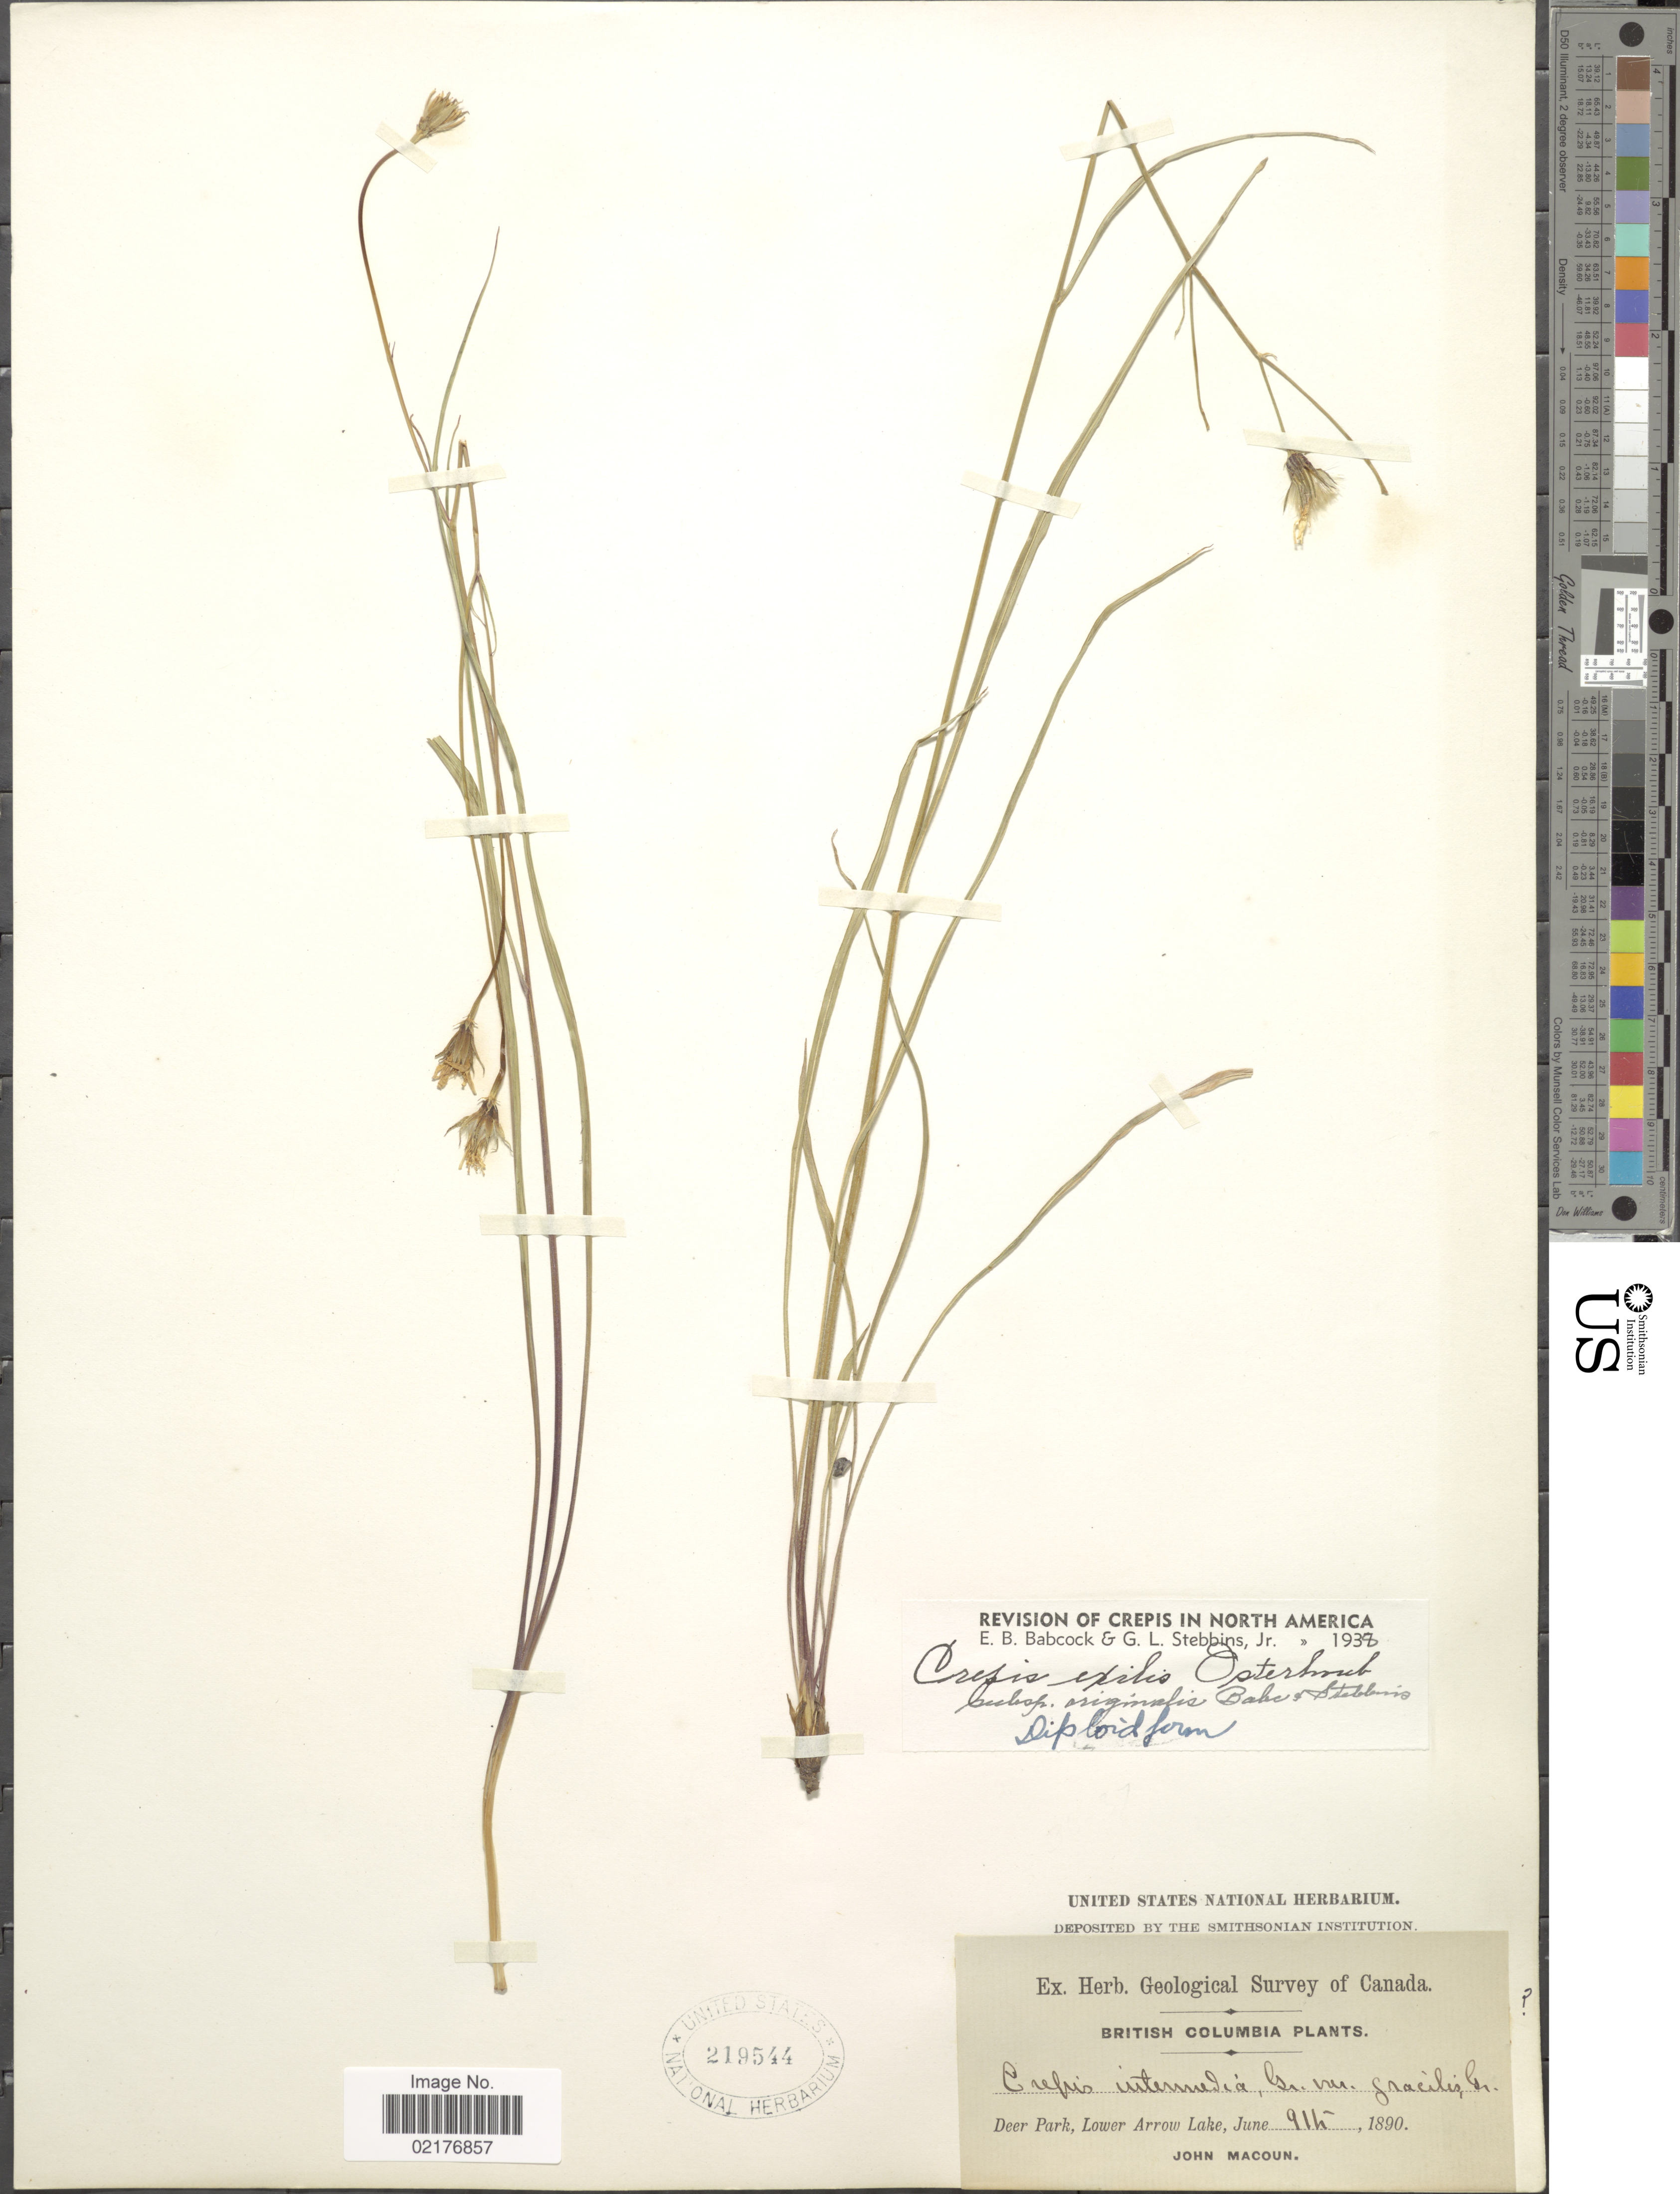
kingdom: Plantae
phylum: Tracheophyta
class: Magnoliopsida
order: Asterales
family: Asteraceae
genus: Crepis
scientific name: Crepis atribarba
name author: A. Heller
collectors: J. Macoun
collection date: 1890-06-09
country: Canada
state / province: British Columbia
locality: Deer Park, Lower Arrow Lake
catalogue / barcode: US 219544